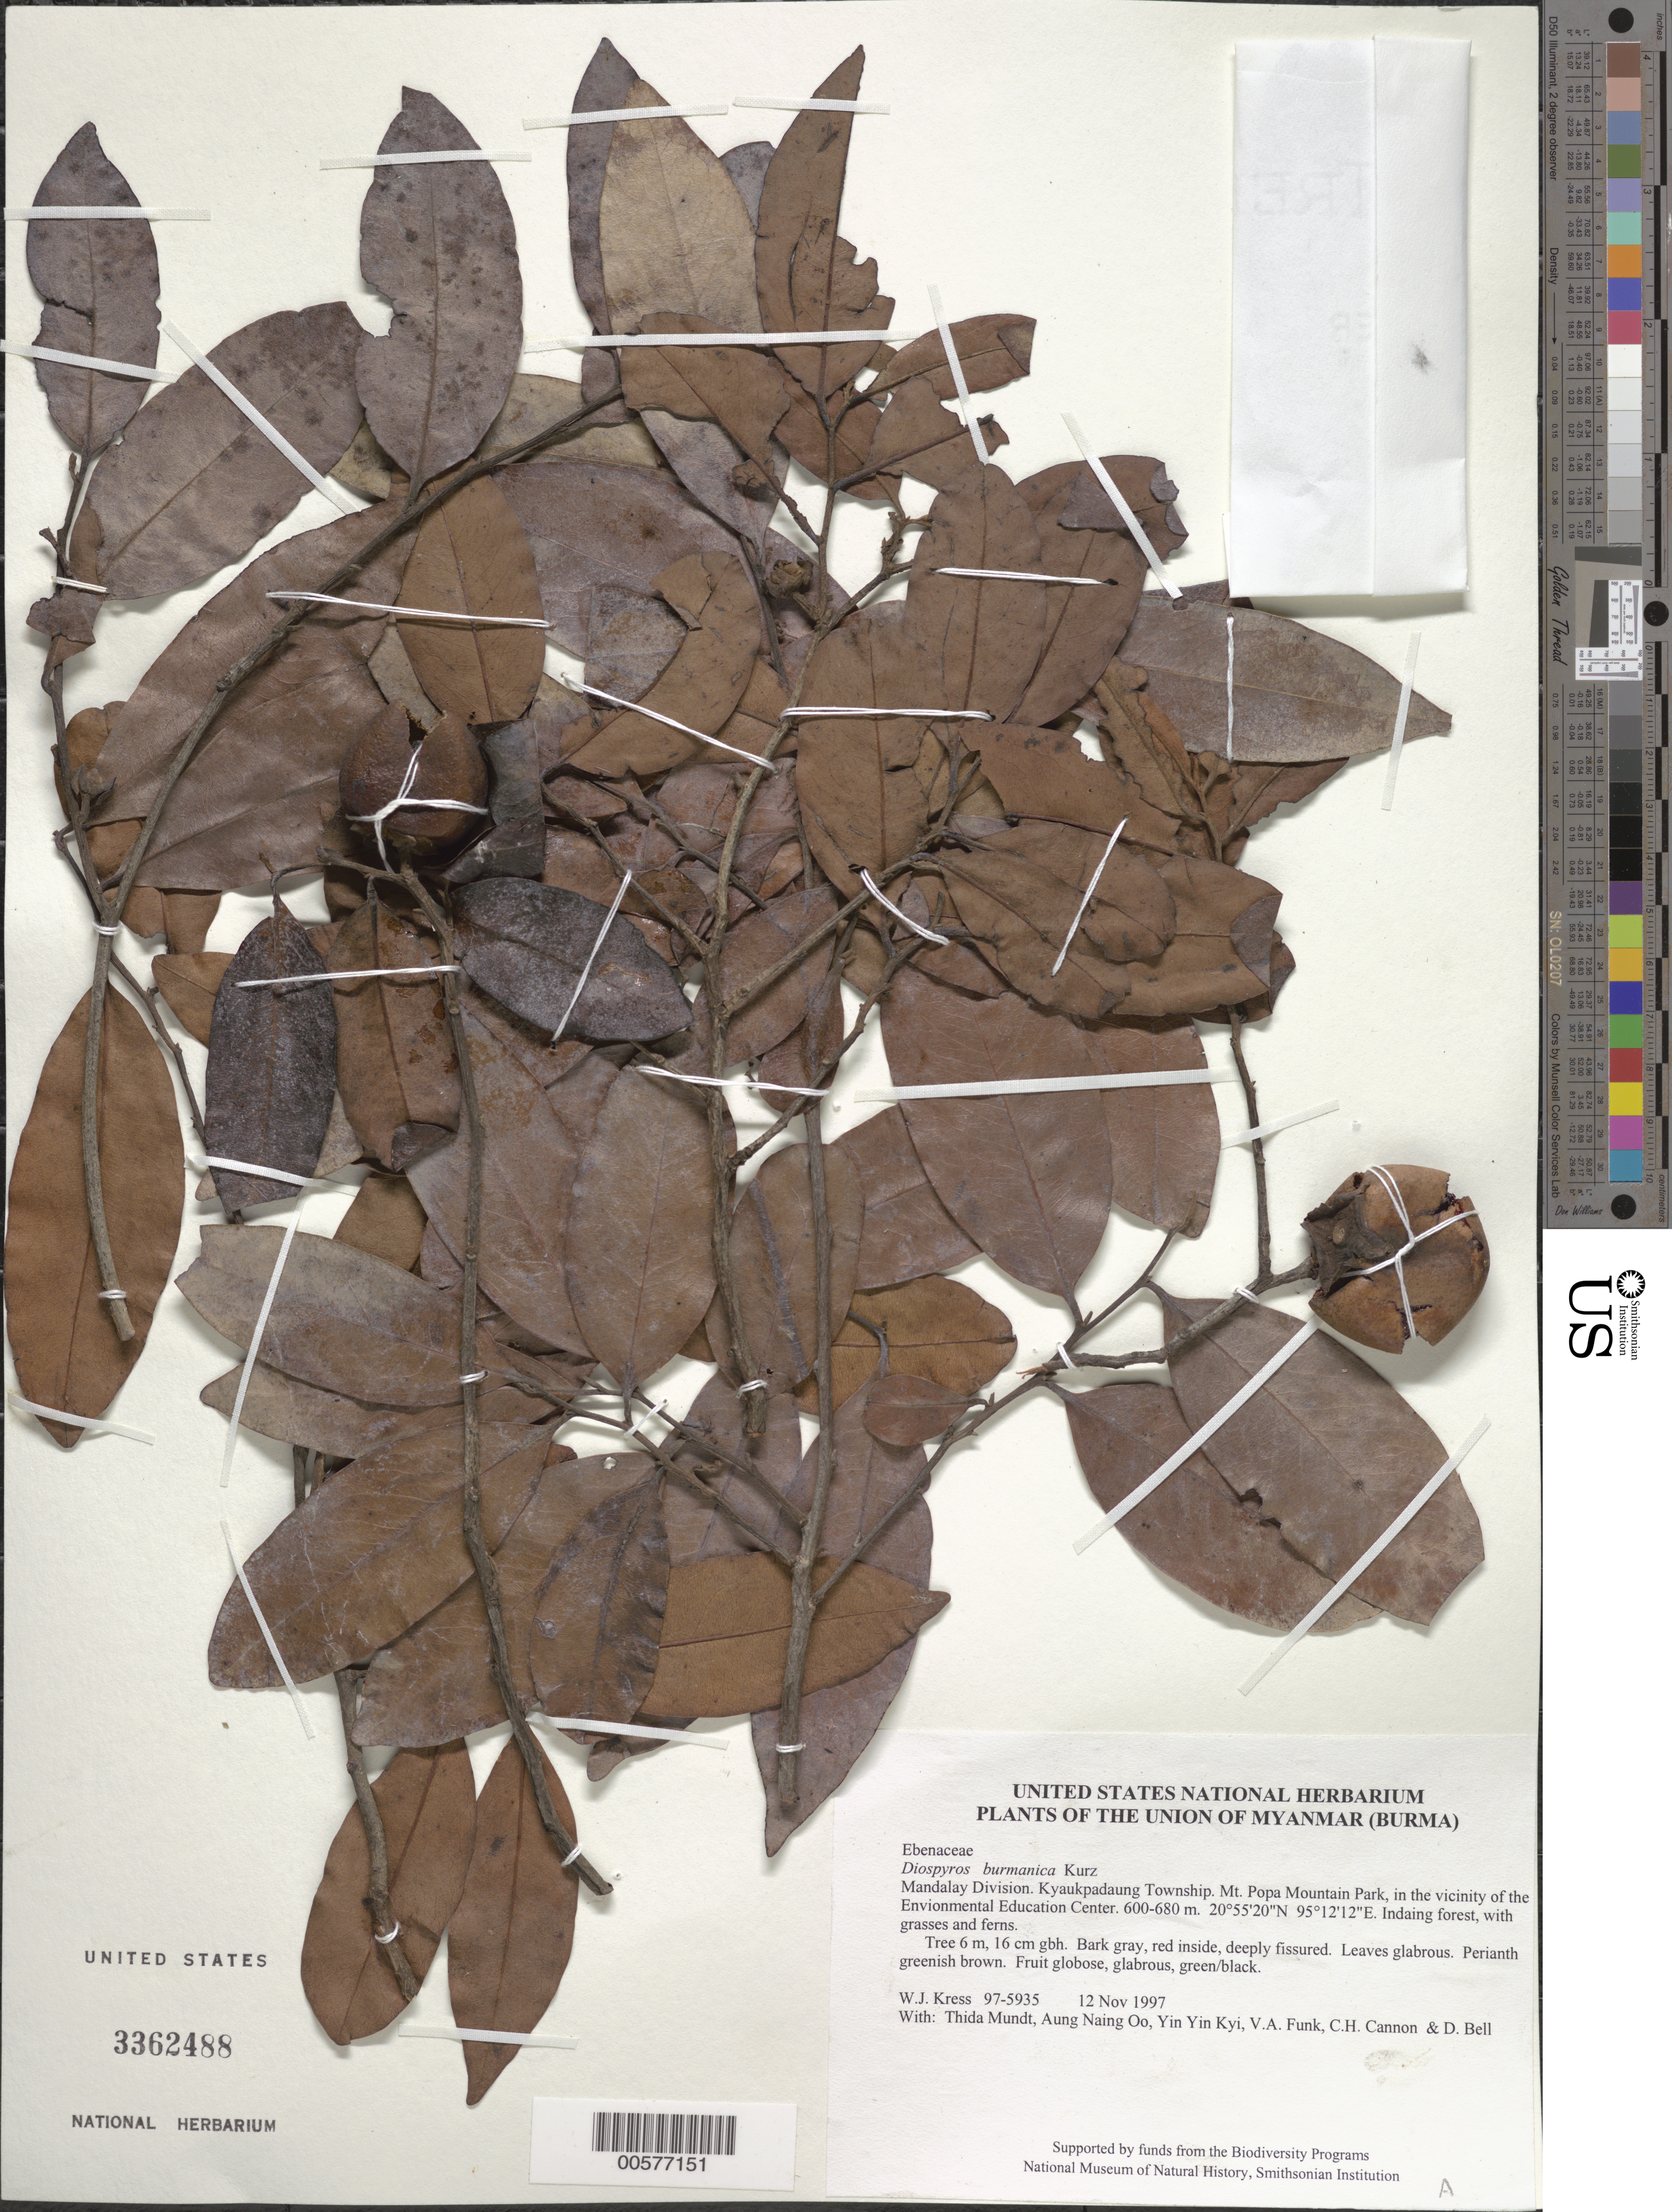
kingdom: Plantae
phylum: Tracheophyta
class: Magnoliopsida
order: Ericales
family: Ebenaceae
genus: Diospyros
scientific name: Diospyros burmanica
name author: Kurz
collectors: W. J. Kress, T. Mundt, Aung Naing Oo, Yin Yin Kyi, V. Funk & C. H. Cannon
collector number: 97-5935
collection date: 1997-11-12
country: Myanmar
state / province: Mandalay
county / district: Kyaukpadaung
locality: Mt. Popa Mountain Park, in the vicinity of the Envionmental Education Center.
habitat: Indaing forest, with grasses and ferns.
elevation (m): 600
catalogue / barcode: US 3362488